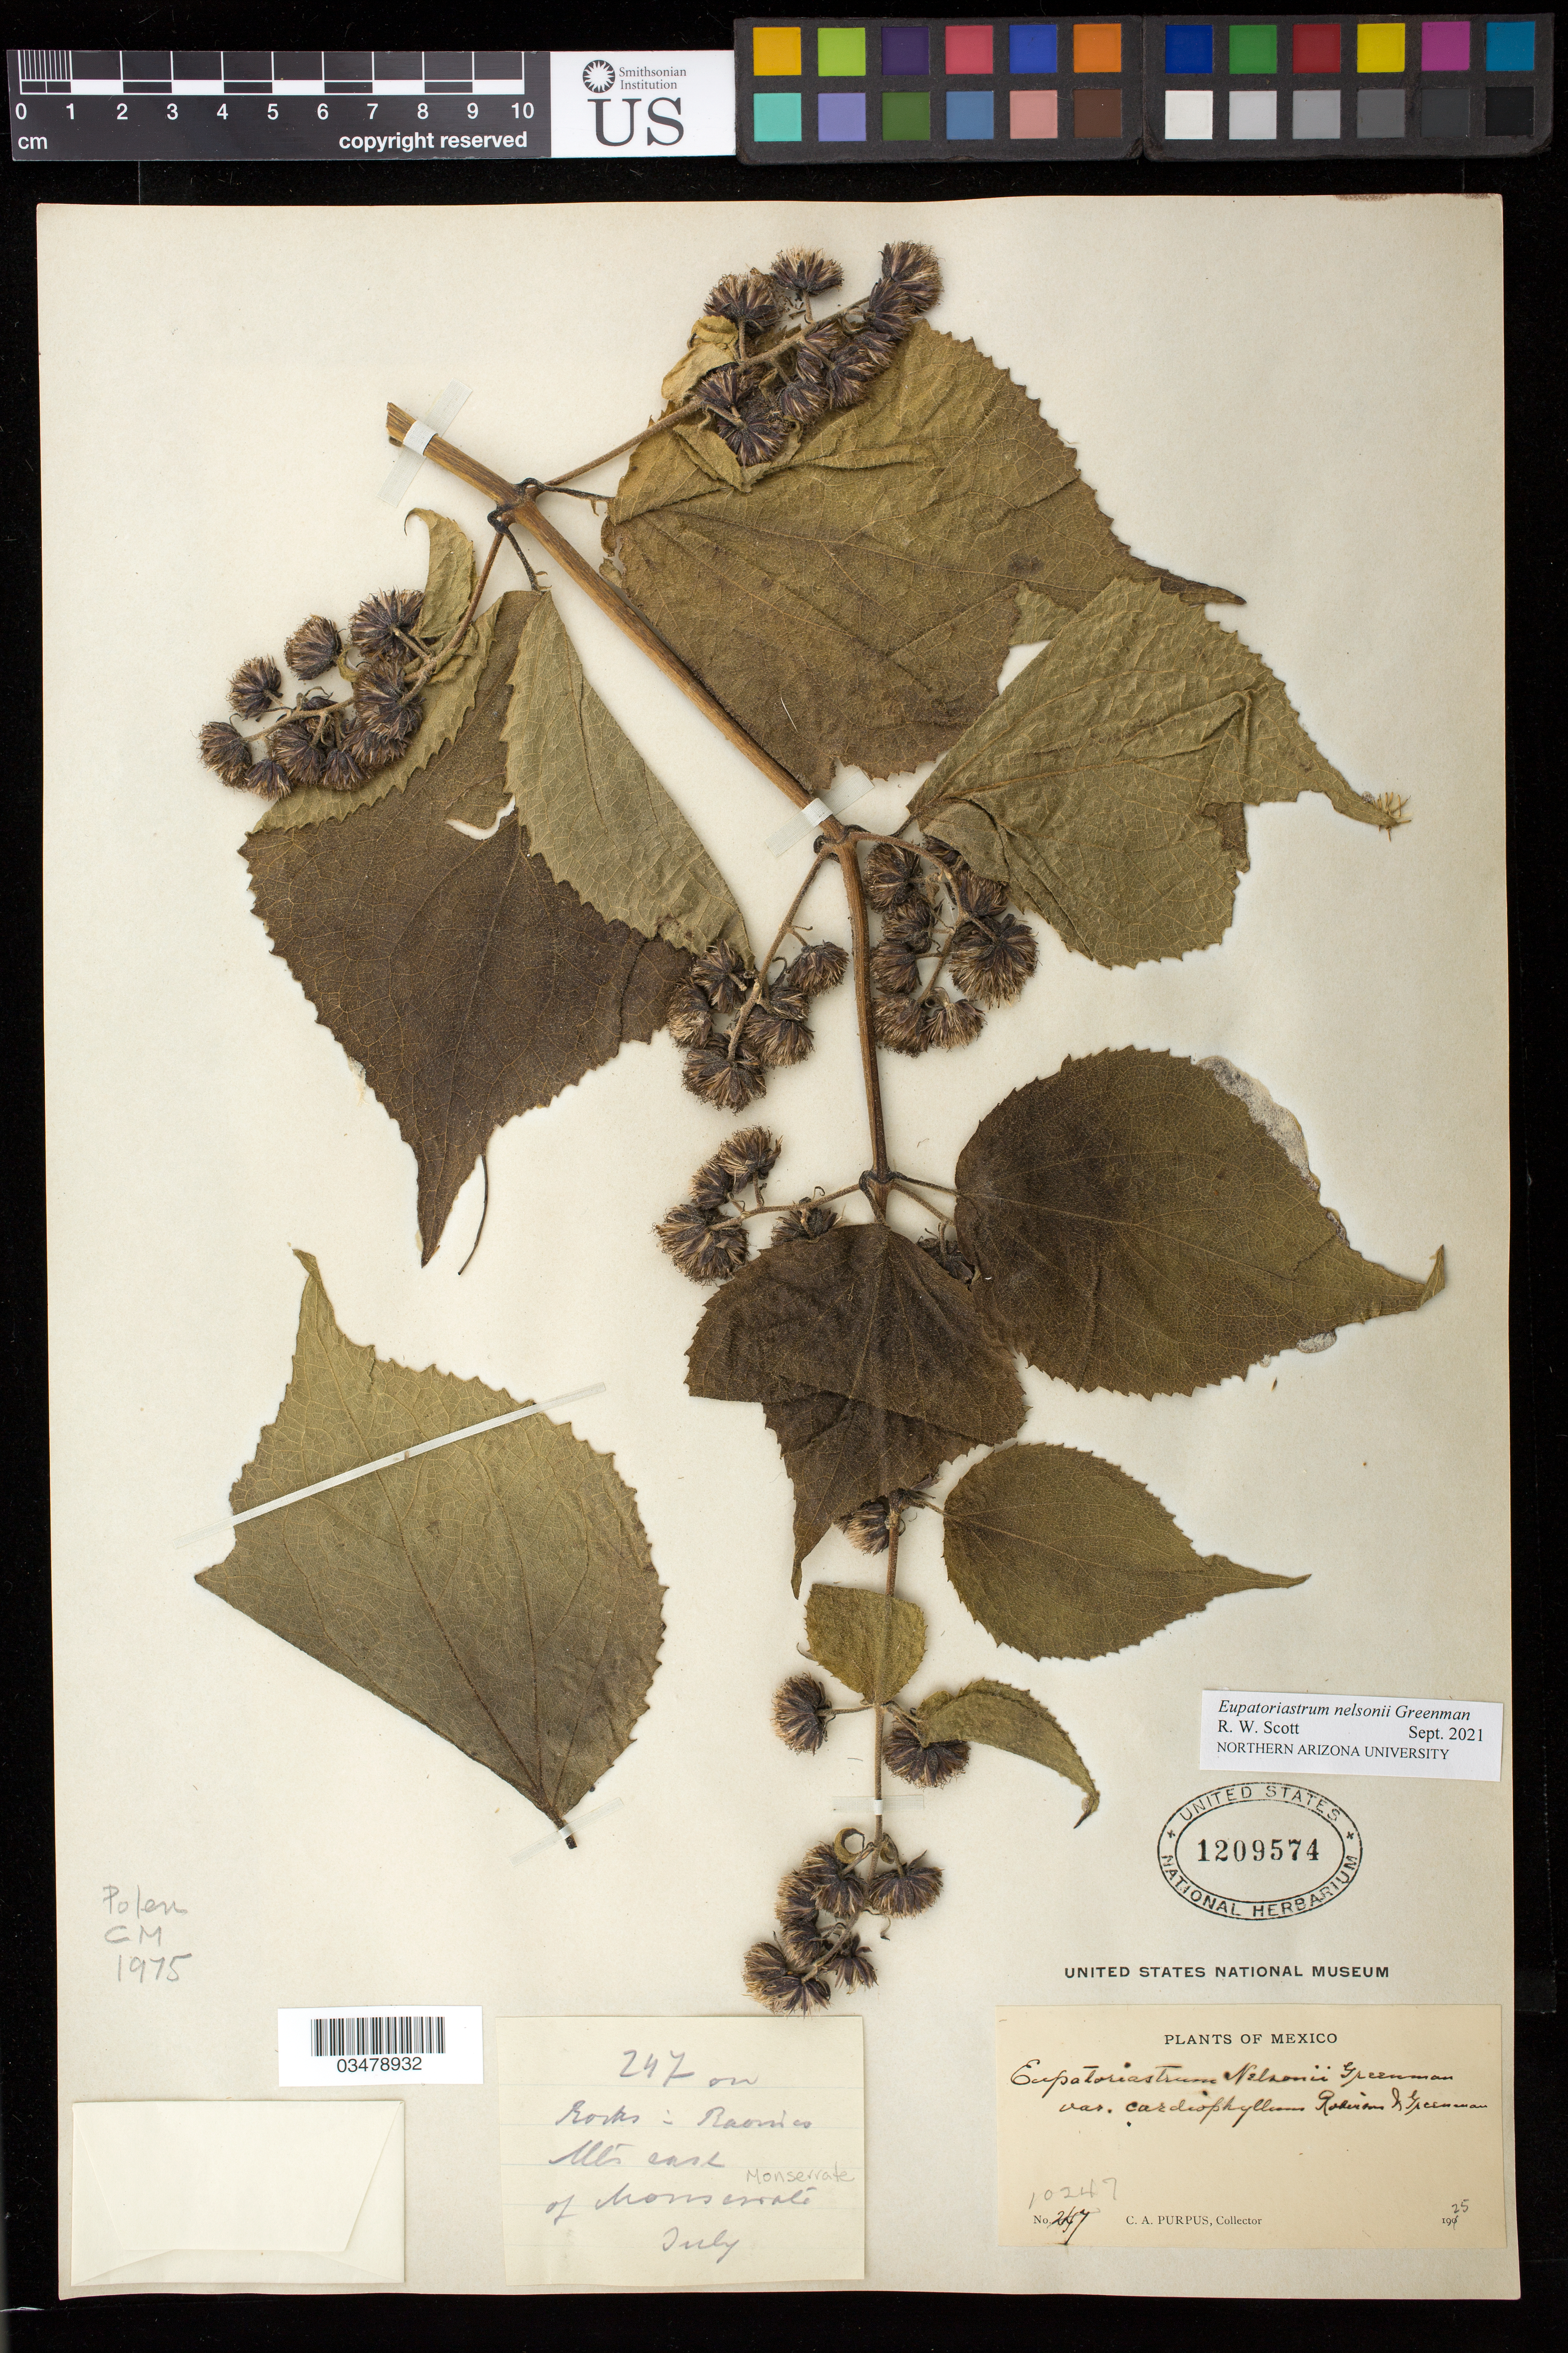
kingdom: Plantae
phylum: Tracheophyta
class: Magnoliopsida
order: Asterales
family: Asteraceae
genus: Eupatoriastrum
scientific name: Eupatoriastrum nelsonii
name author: Greenm.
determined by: Scott, R. W.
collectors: C. A. Purpus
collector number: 10247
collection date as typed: Jul 1925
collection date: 1925-07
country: Mexico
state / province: Chiapas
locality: Monserrate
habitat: On rocks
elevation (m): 600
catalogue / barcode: US 1209574